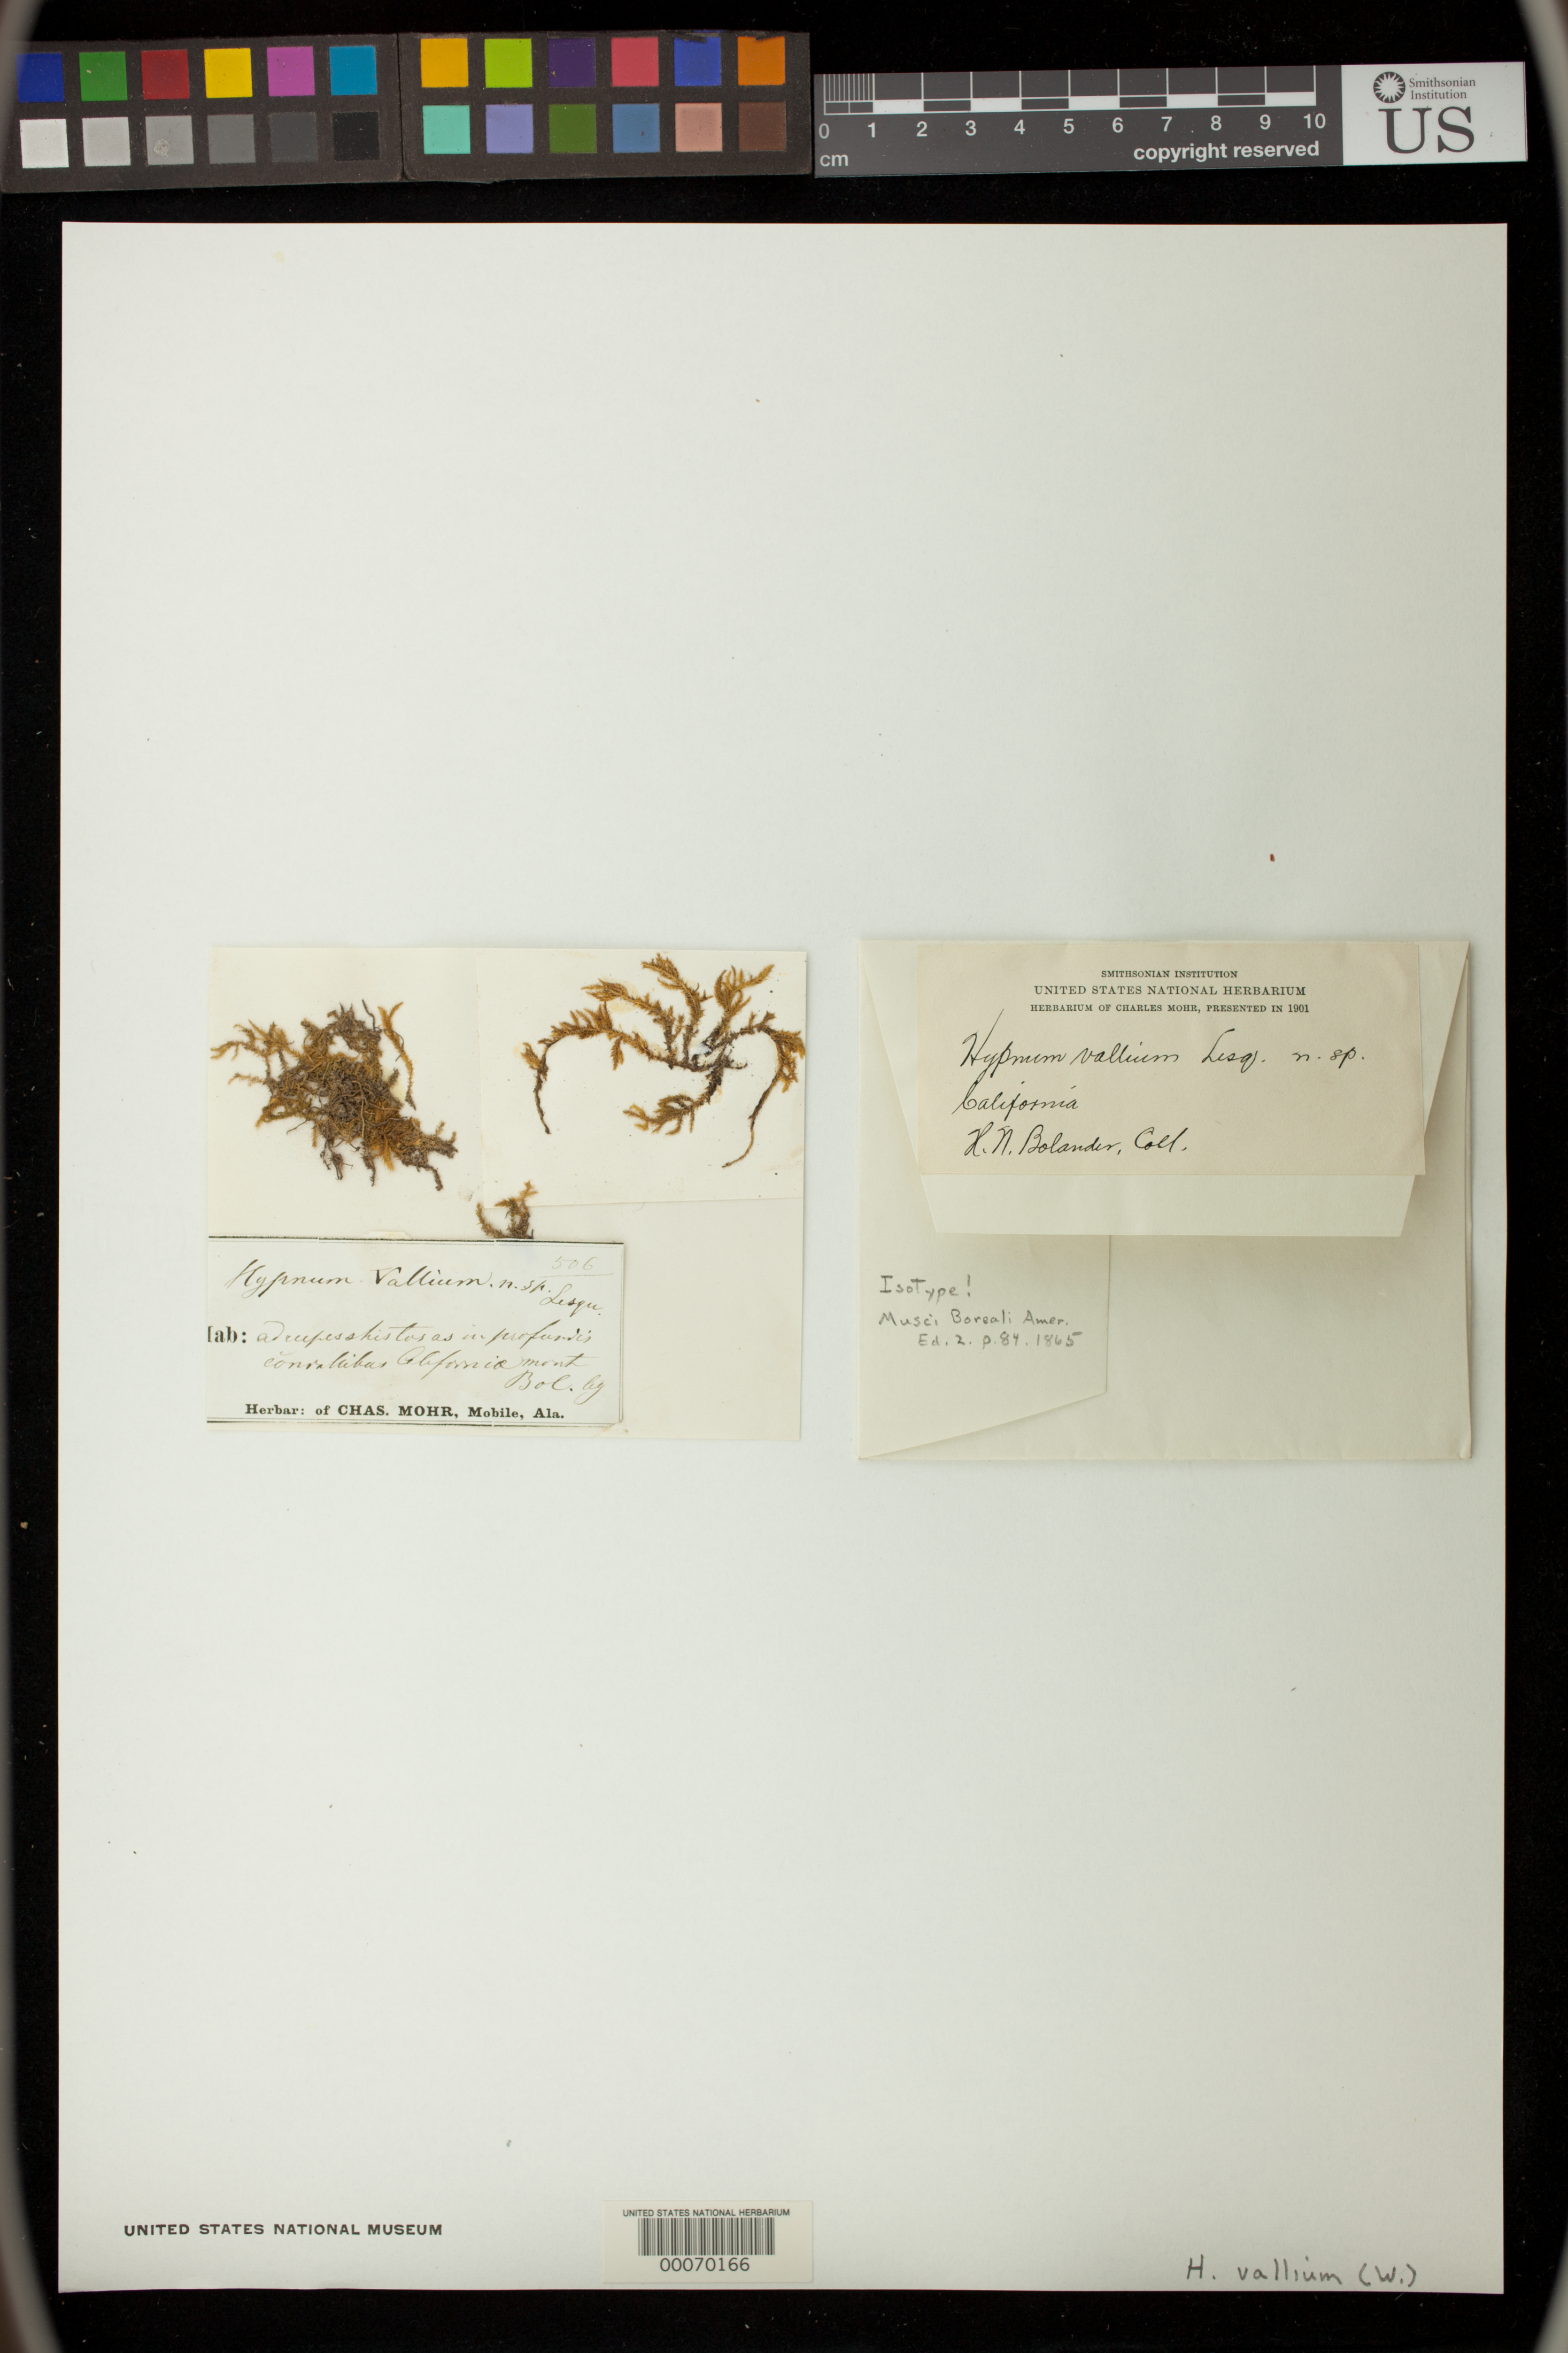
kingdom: Plantae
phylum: Bryophyta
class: Bryopsida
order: Hypnales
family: Hypnaceae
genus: Hypnum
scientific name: Hypnum vallium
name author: Sull. & Lesq.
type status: Isotype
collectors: H. Bolander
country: United States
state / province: California